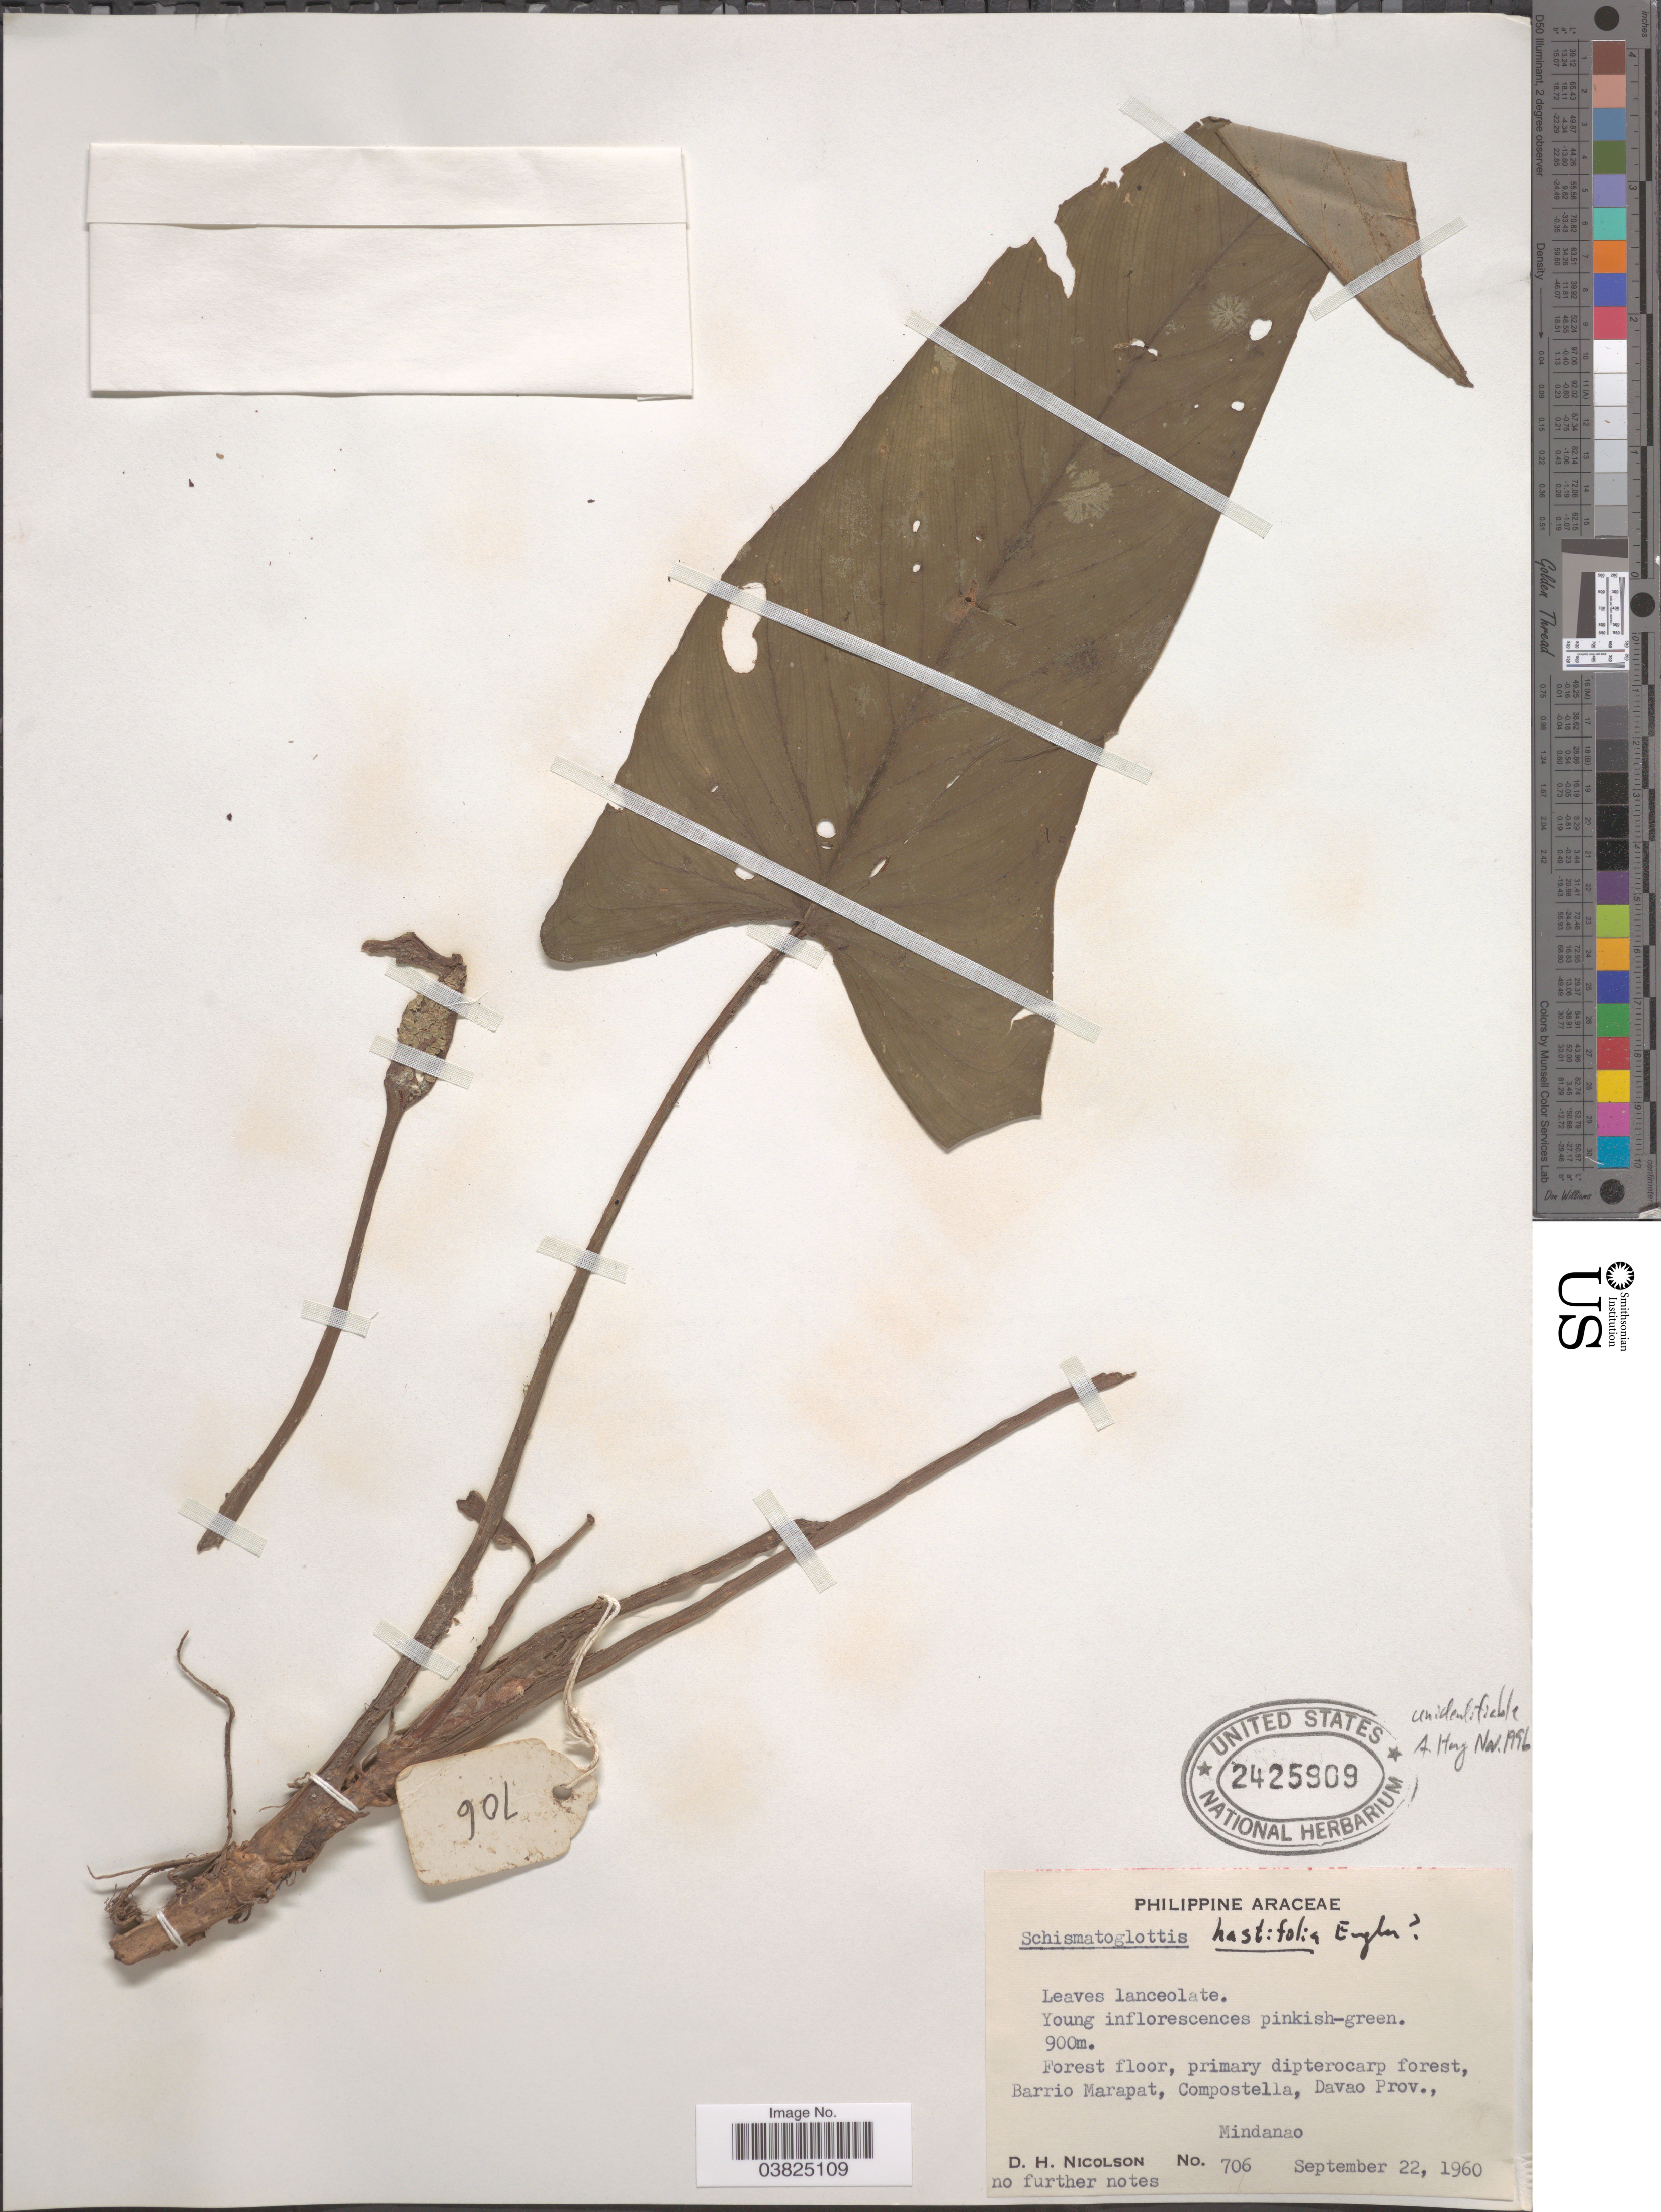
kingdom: Plantae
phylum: Tracheophyta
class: Liliopsida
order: Alismatales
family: Araceae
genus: Schismatoglottis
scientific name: Schismatoglottis sp.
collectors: D. H. Nicolson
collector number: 706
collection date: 1960-09-22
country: Philippines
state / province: Davao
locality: Barrio Marapat, Compostella, Mindanao.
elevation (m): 900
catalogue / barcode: US 2425909